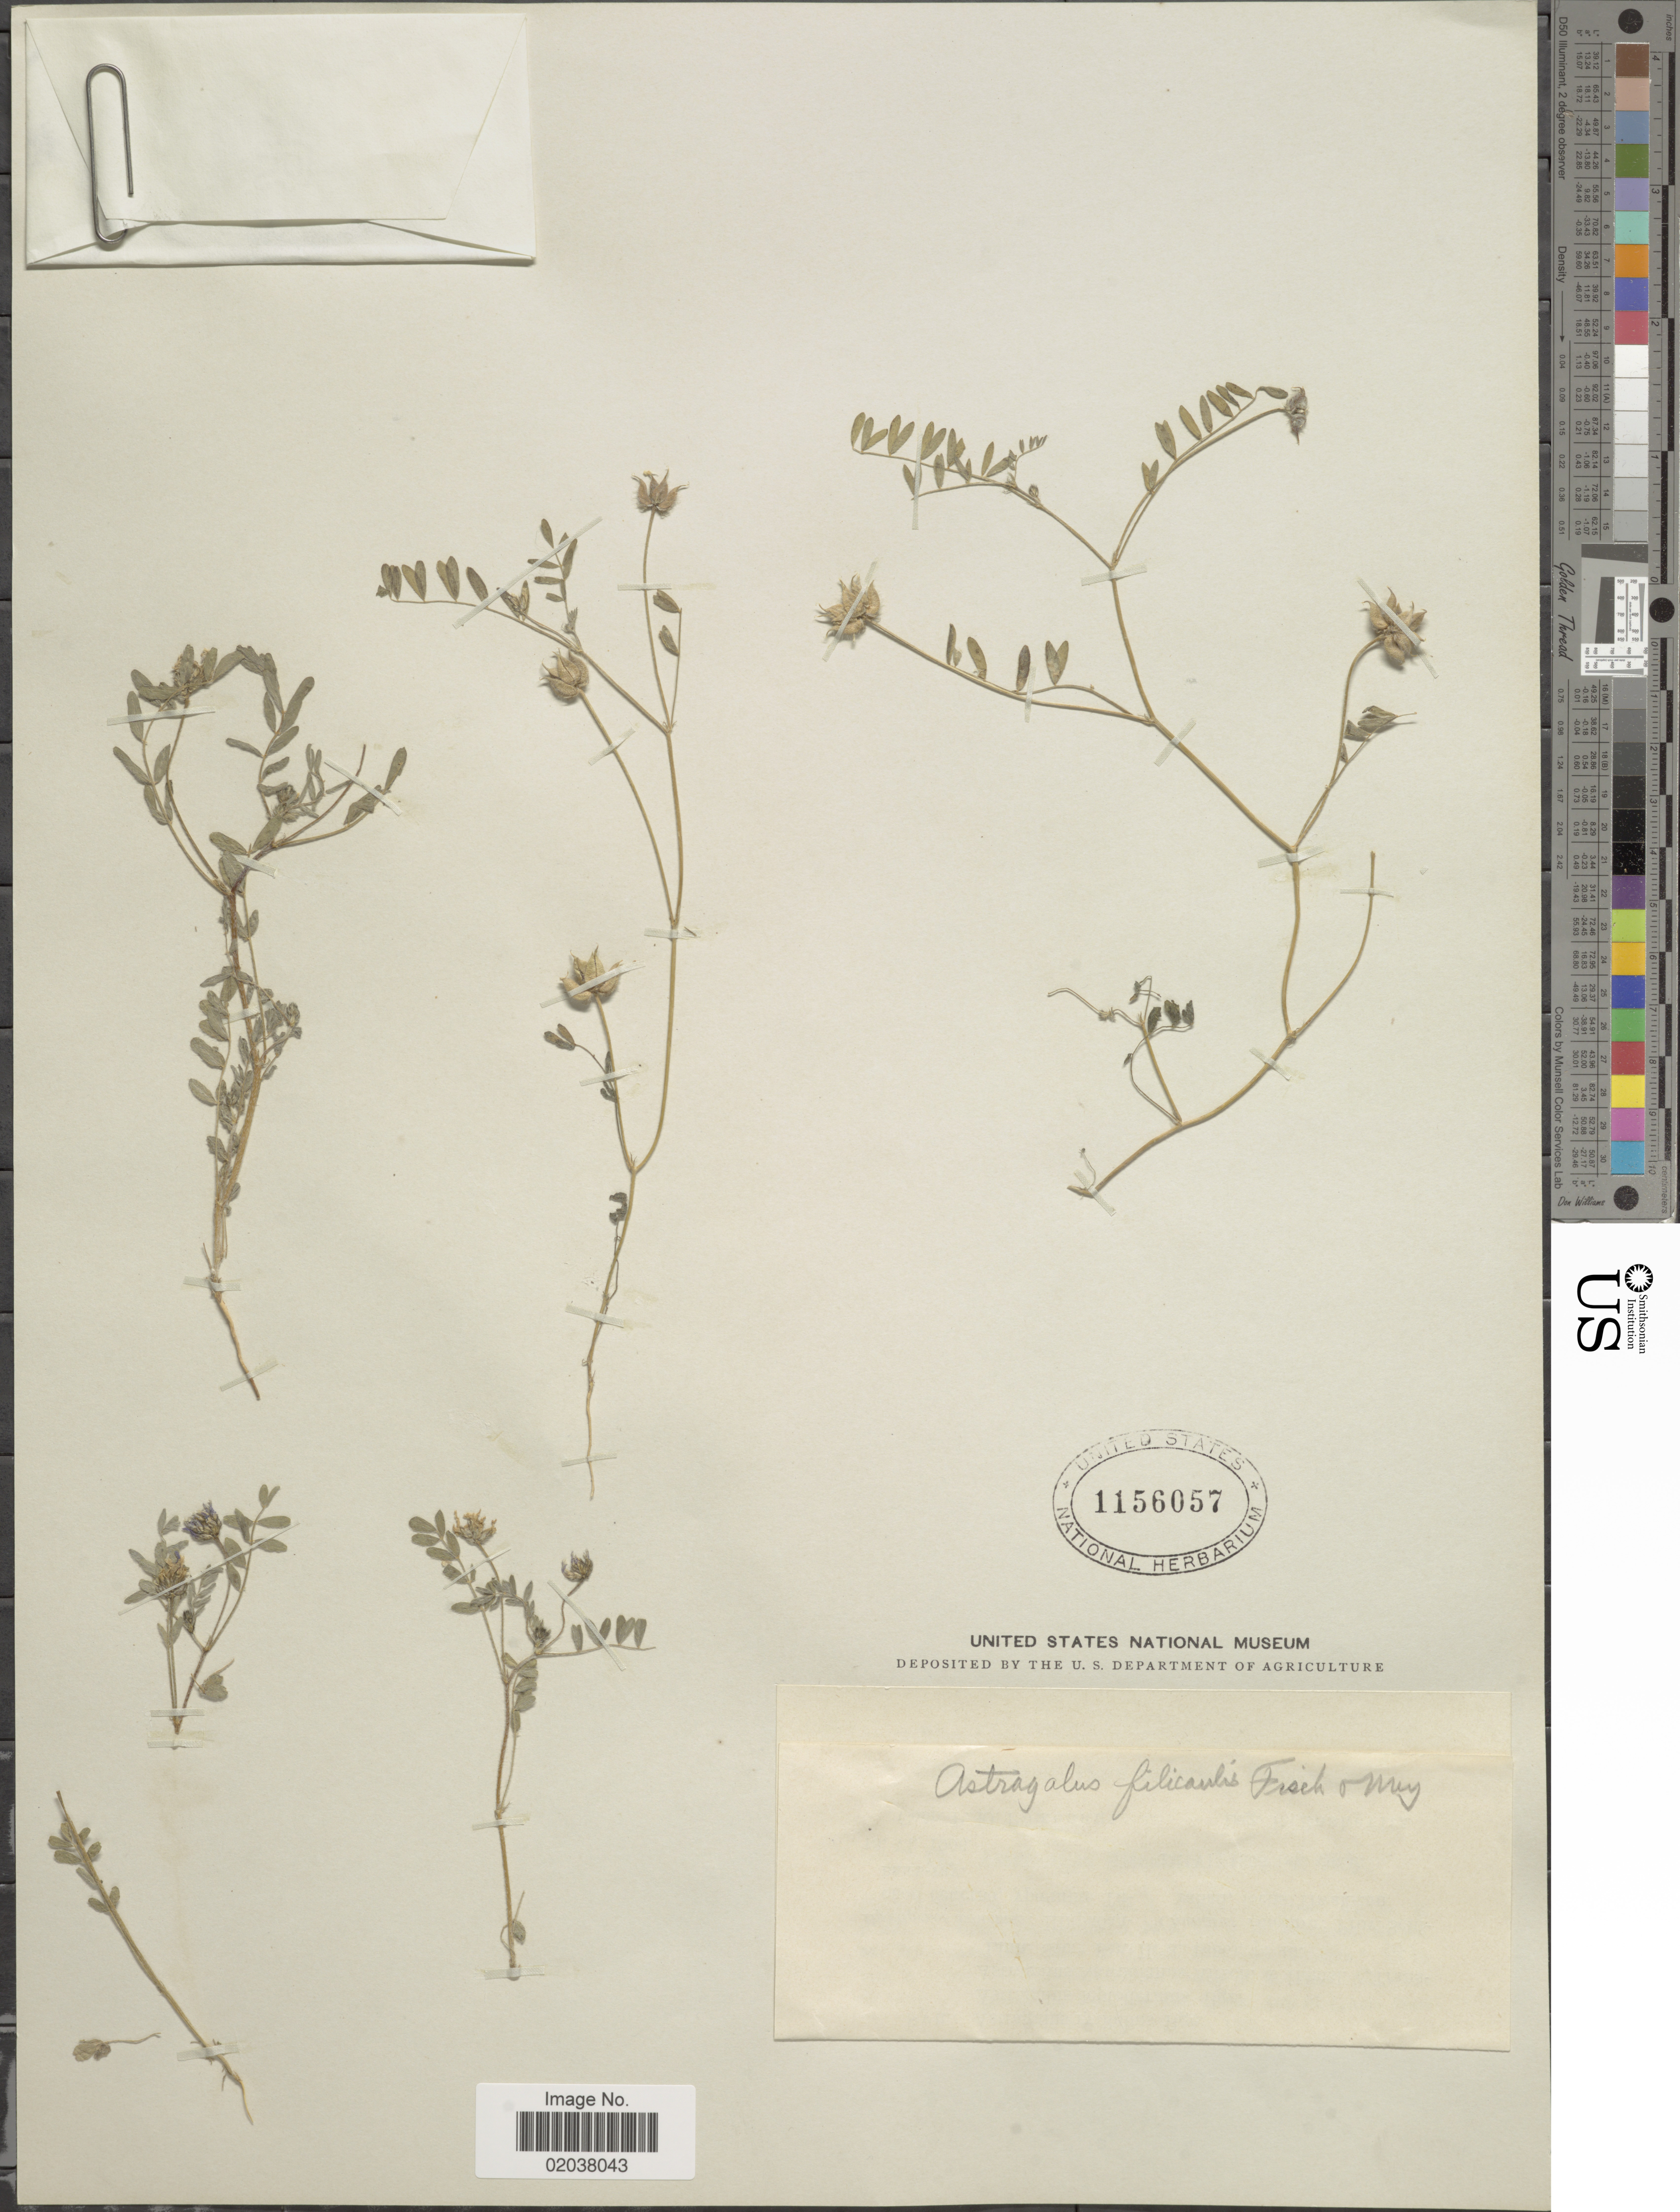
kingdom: Plantae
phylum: Tracheophyta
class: Magnoliopsida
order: Fabales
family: Fabaceae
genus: Astragalus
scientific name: Astragalus filicaulis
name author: Kar. & Kir.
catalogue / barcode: US 1156057